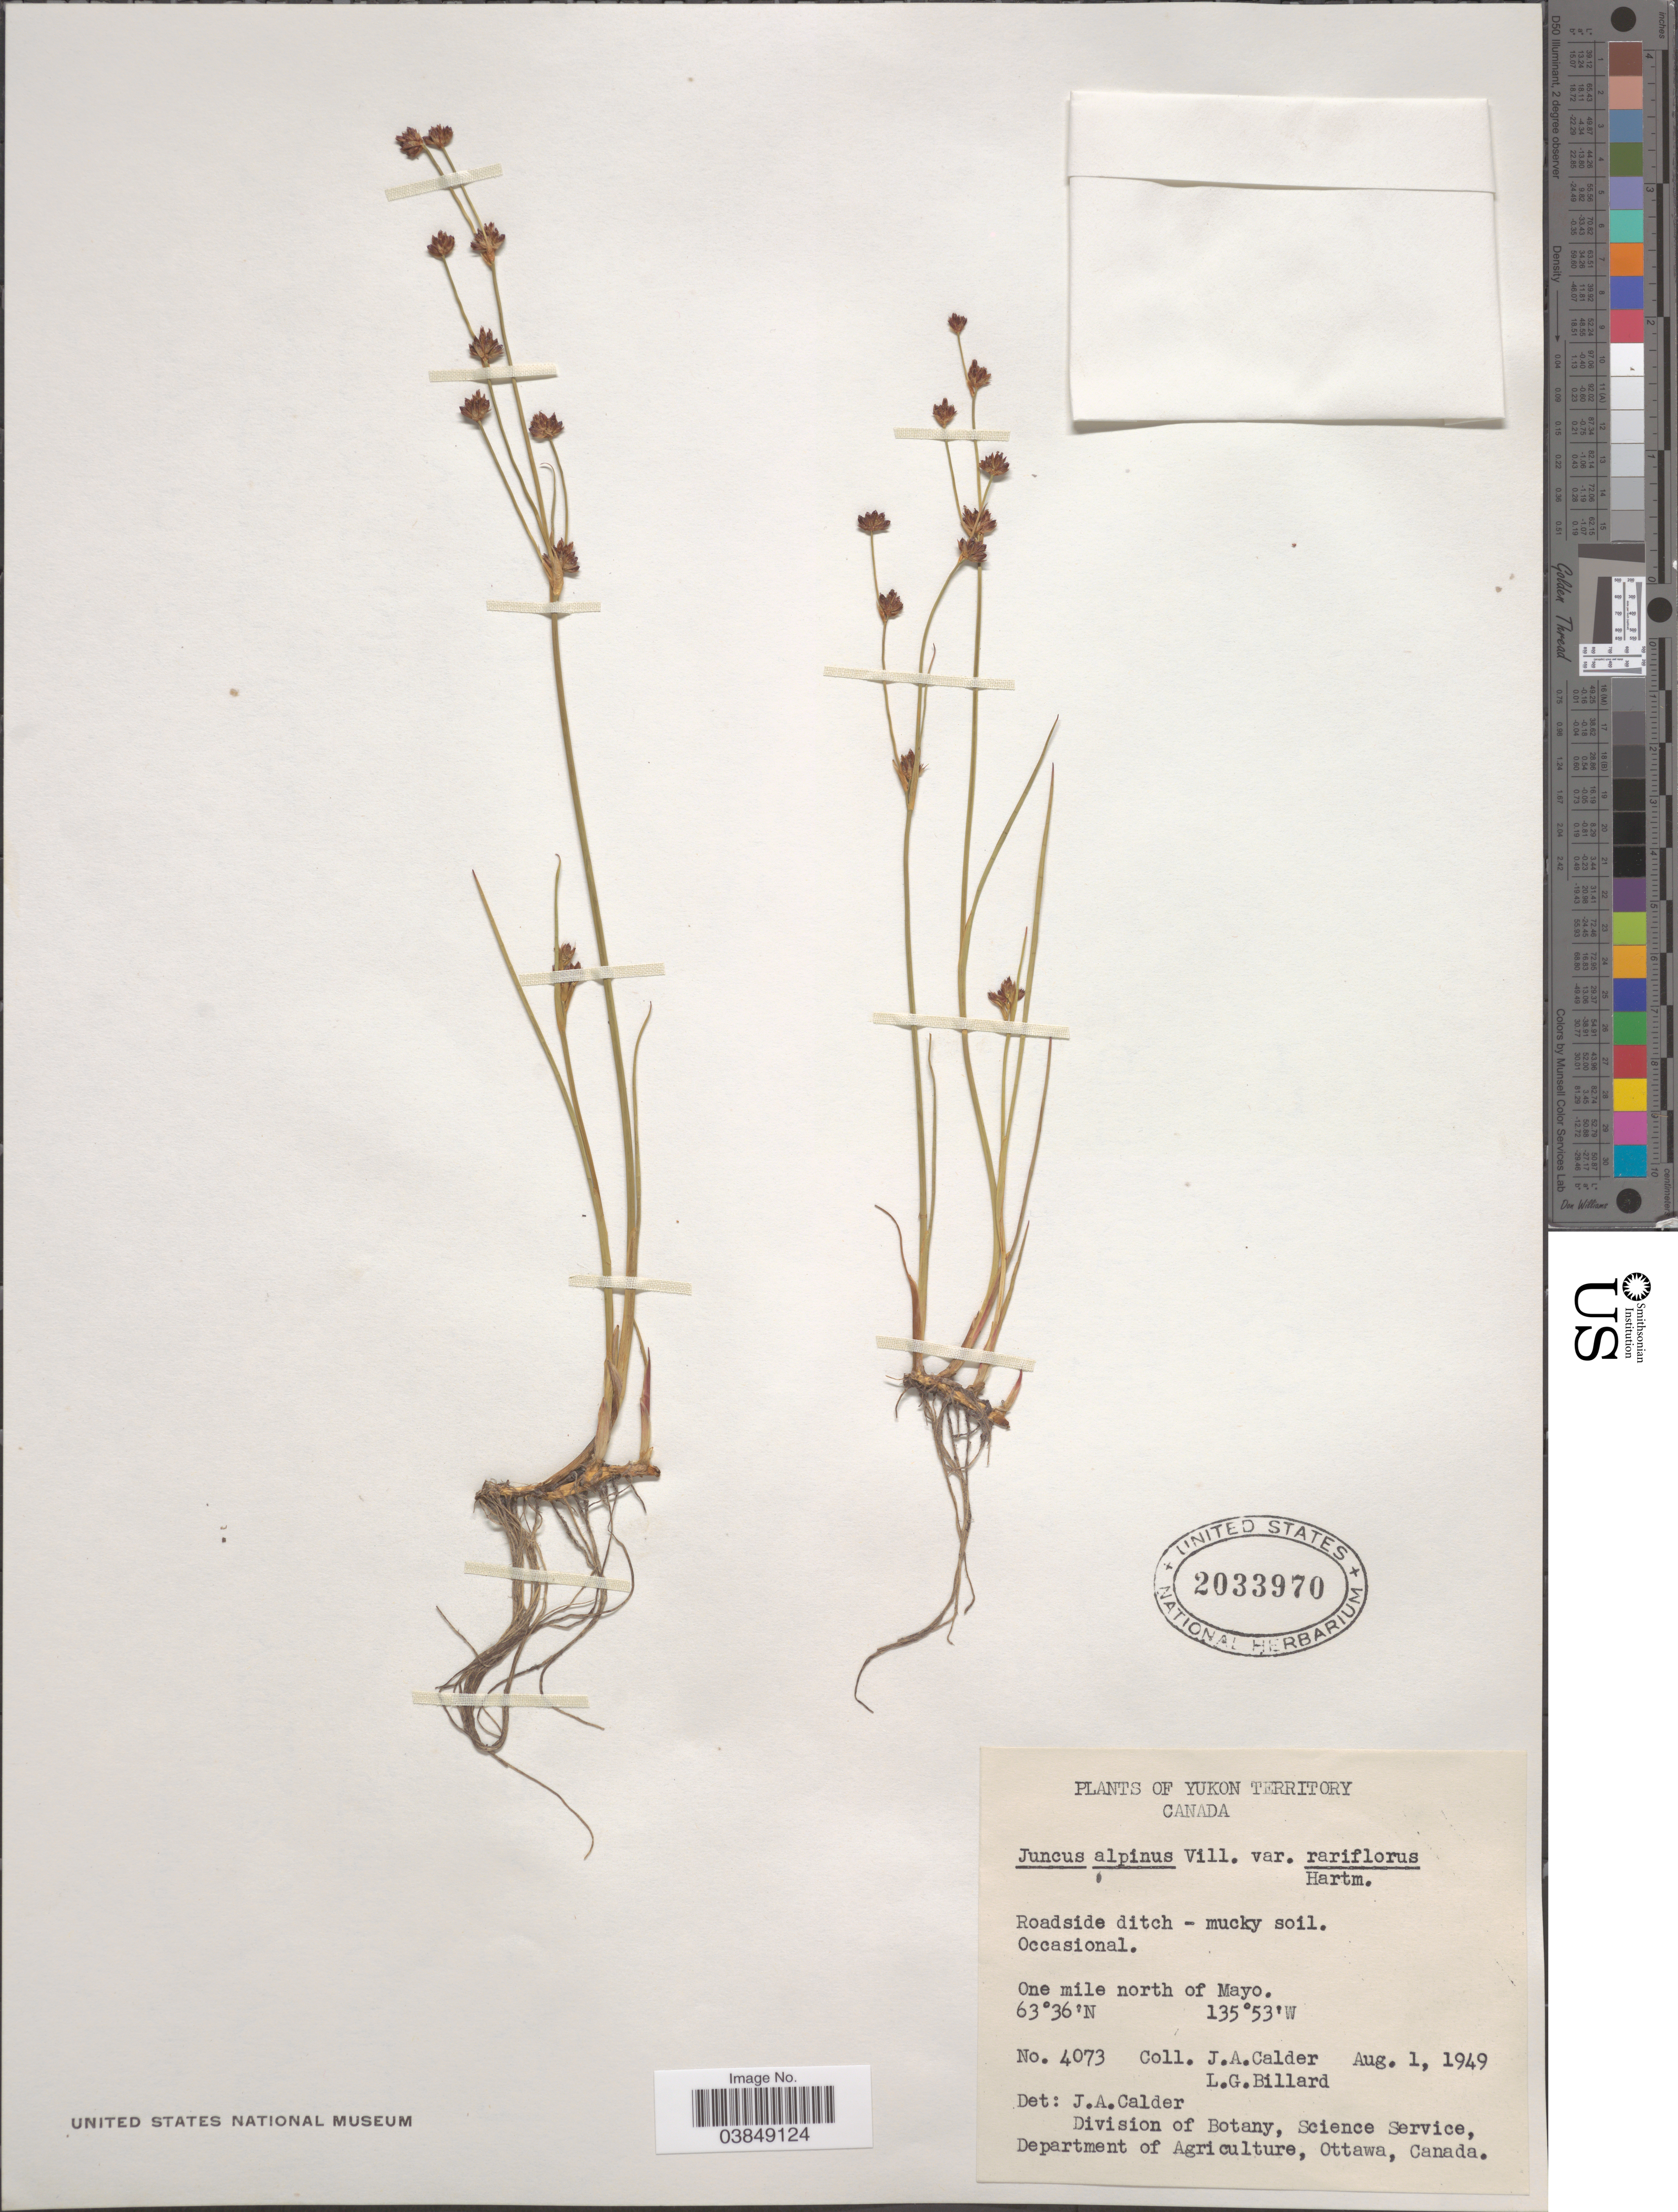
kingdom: Plantae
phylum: Tracheophyta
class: Liliopsida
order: Poales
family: Juncaceae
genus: Juncus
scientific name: Juncus alpinus var. rariflorus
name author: (Hartm.) Hartm.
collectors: J. A. Calder & L. Billard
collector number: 4073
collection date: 1949-08-01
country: Canada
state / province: Yukon Territory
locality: One mile north of Mayo.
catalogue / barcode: US 2033970